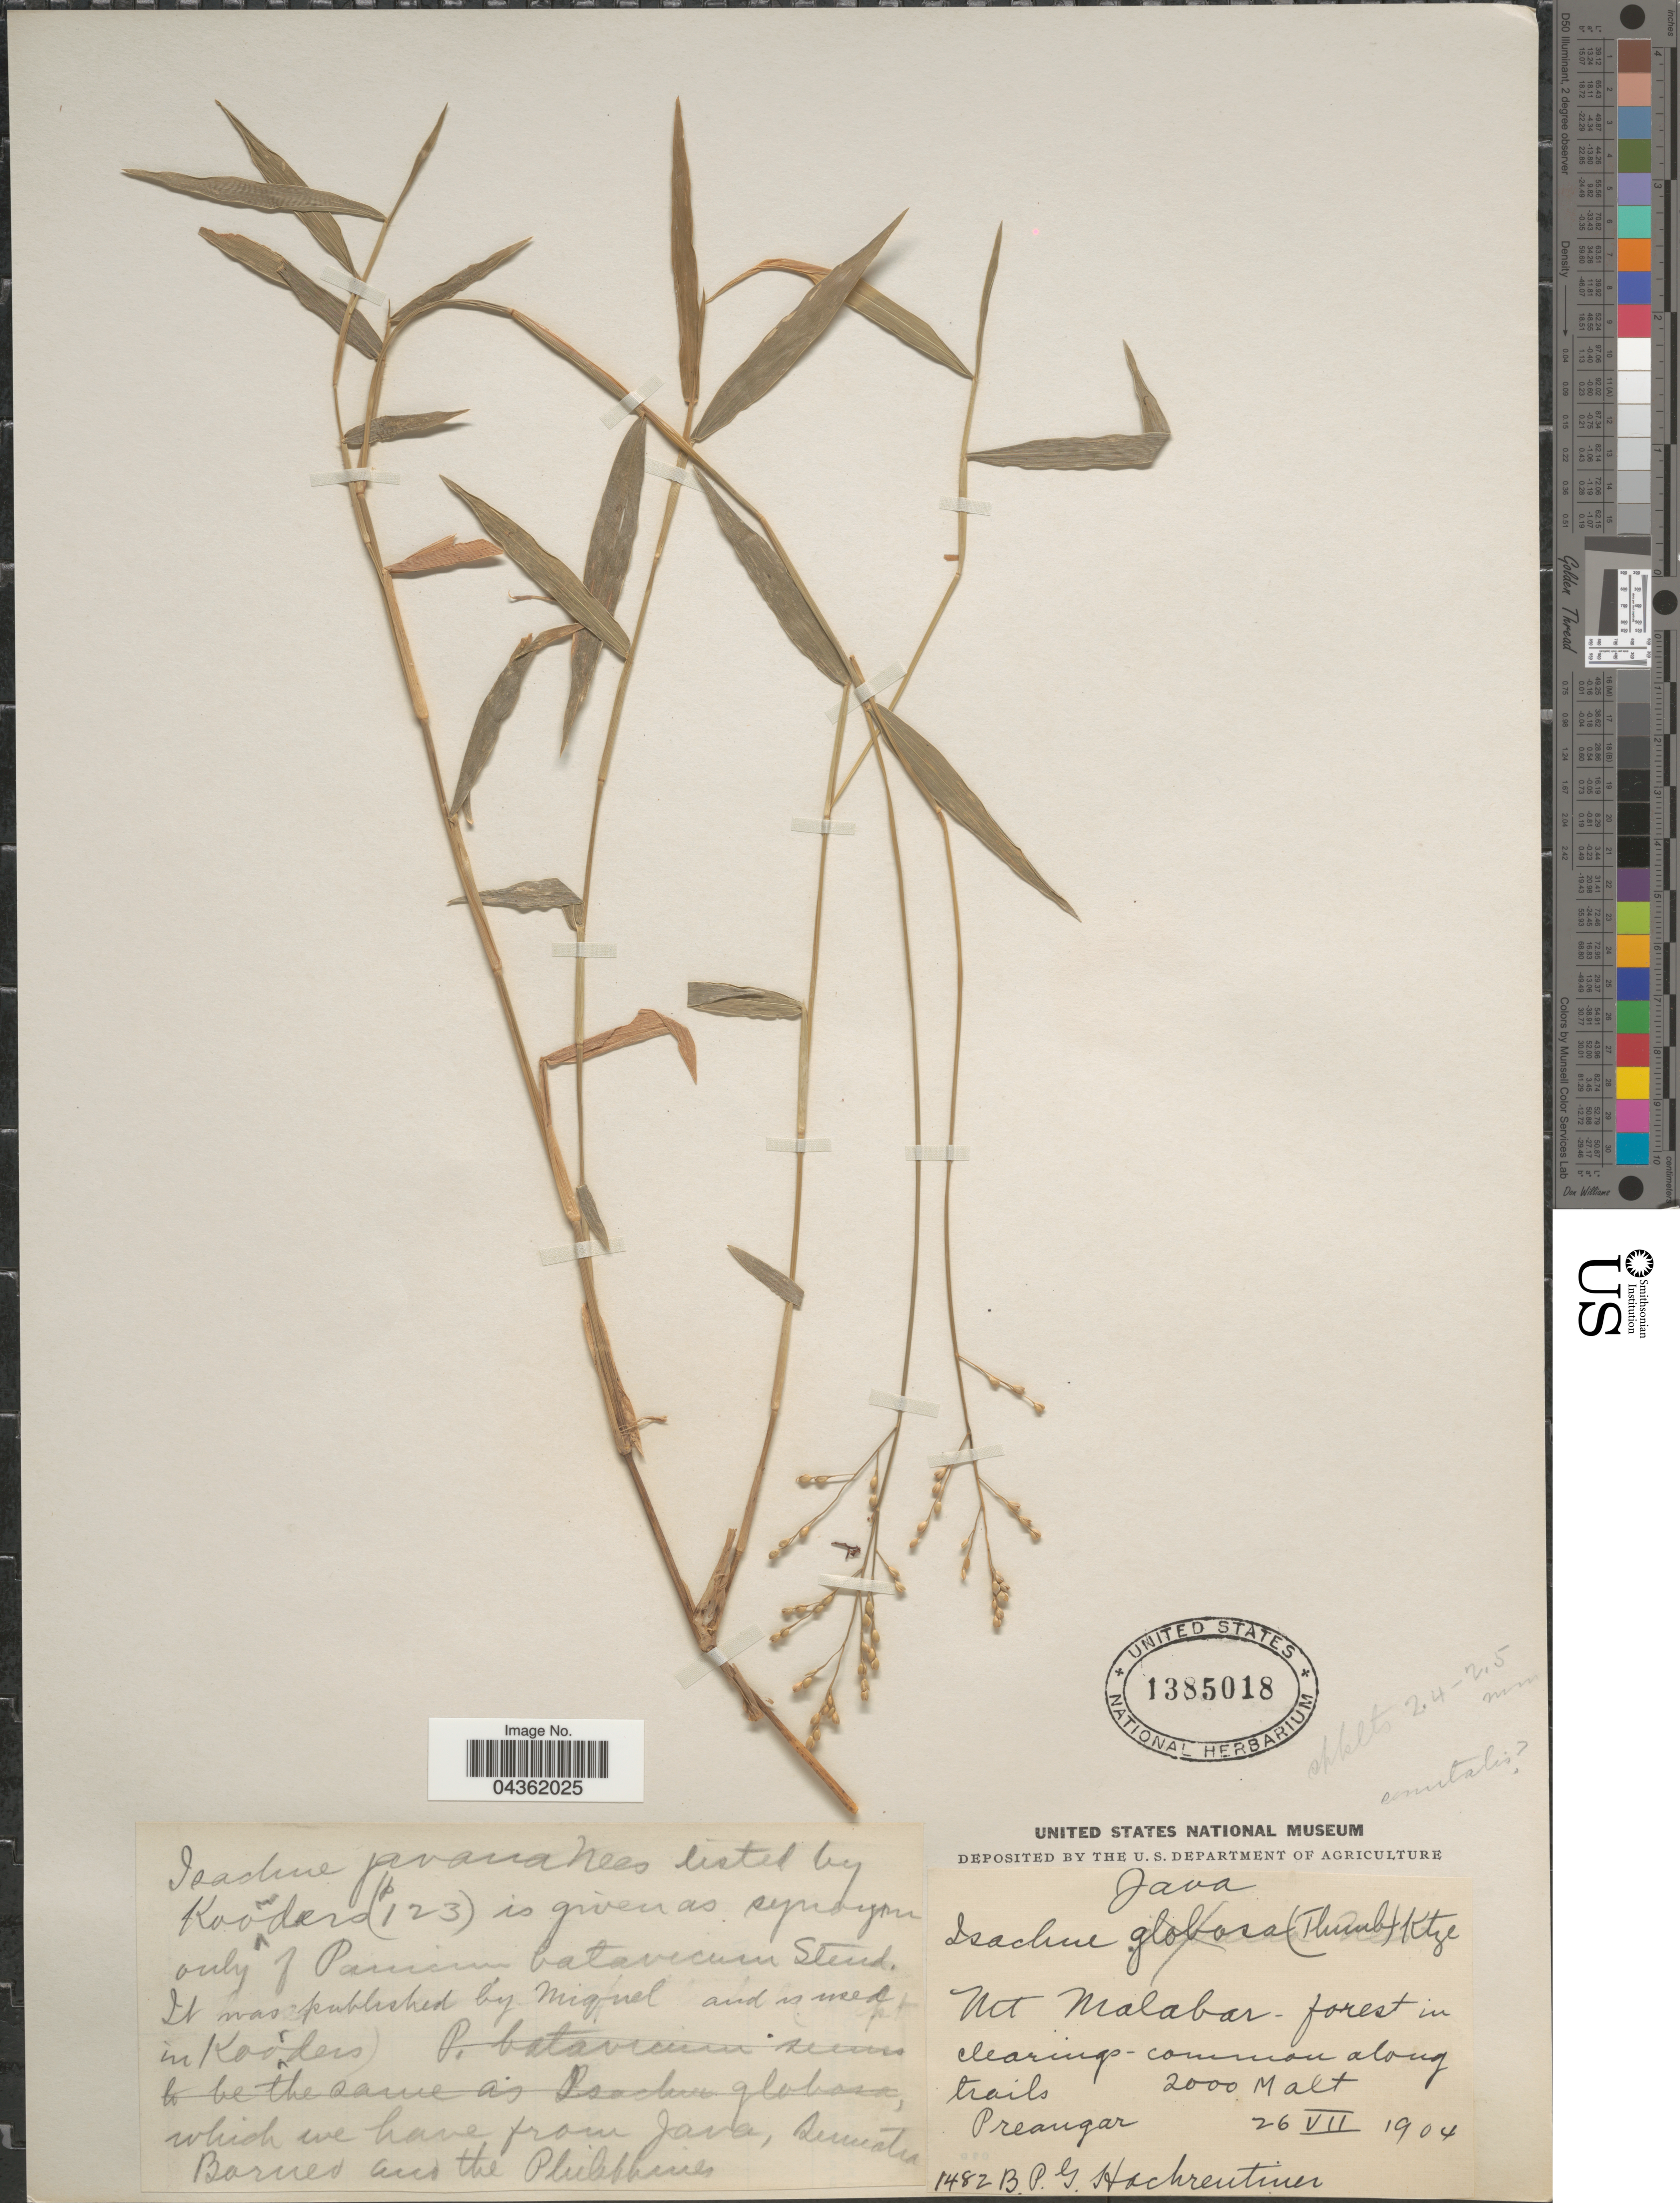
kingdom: Plantae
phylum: Tracheophyta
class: Liliopsida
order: Poales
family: Poaceae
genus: Isachne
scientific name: Isachne schmidtii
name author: Hack.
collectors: B. P. Hochreutiner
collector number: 1482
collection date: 1904-07-26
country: Indonesia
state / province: Java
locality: Mt Malabar forest in clearings. Common along trails. Preangar.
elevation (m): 2000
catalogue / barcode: US 1385018